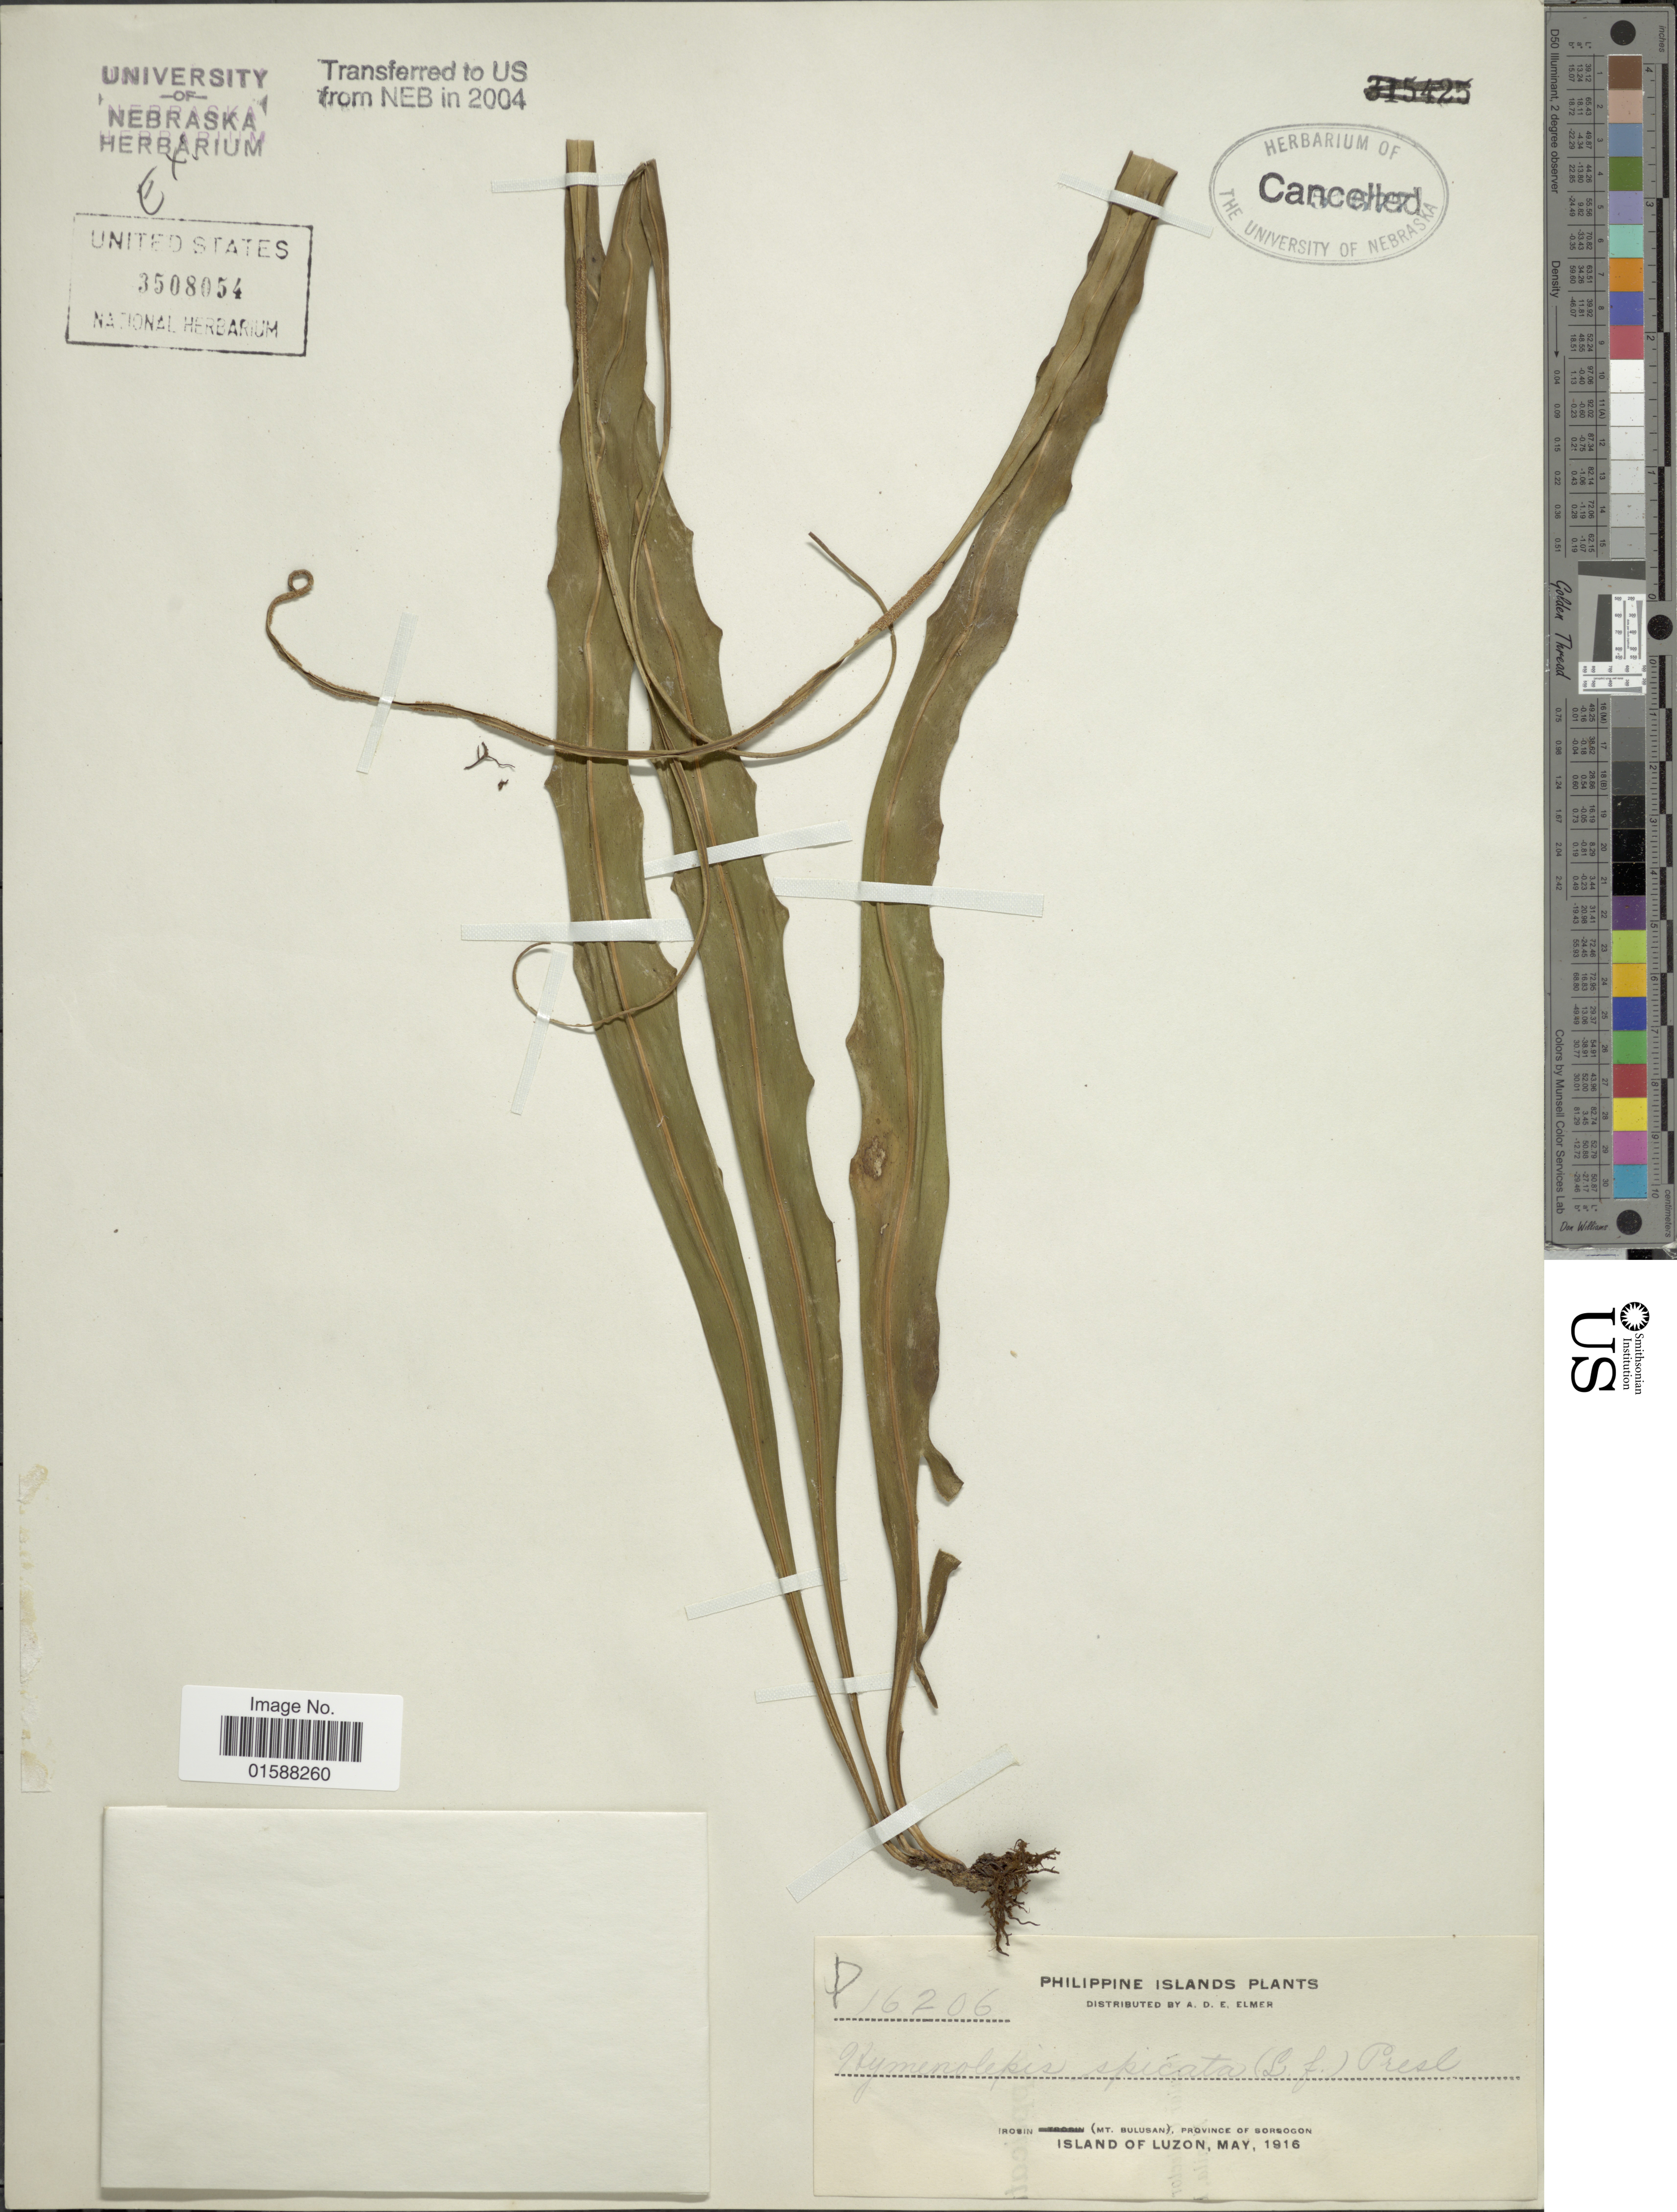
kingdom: Plantae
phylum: Tracheophyta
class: Polypodiopsida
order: Polypodiales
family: Polypodiaceae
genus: Lepisorus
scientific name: Lepisorus spicatus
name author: (L. f.) Li S. Wang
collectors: A. D. E. Elmer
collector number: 16206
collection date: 1916-05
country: Philippines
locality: Philippine Island. Irosin (Mt. Bulusan), Province of Sorsogon. Island of Luzon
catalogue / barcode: US 3508054